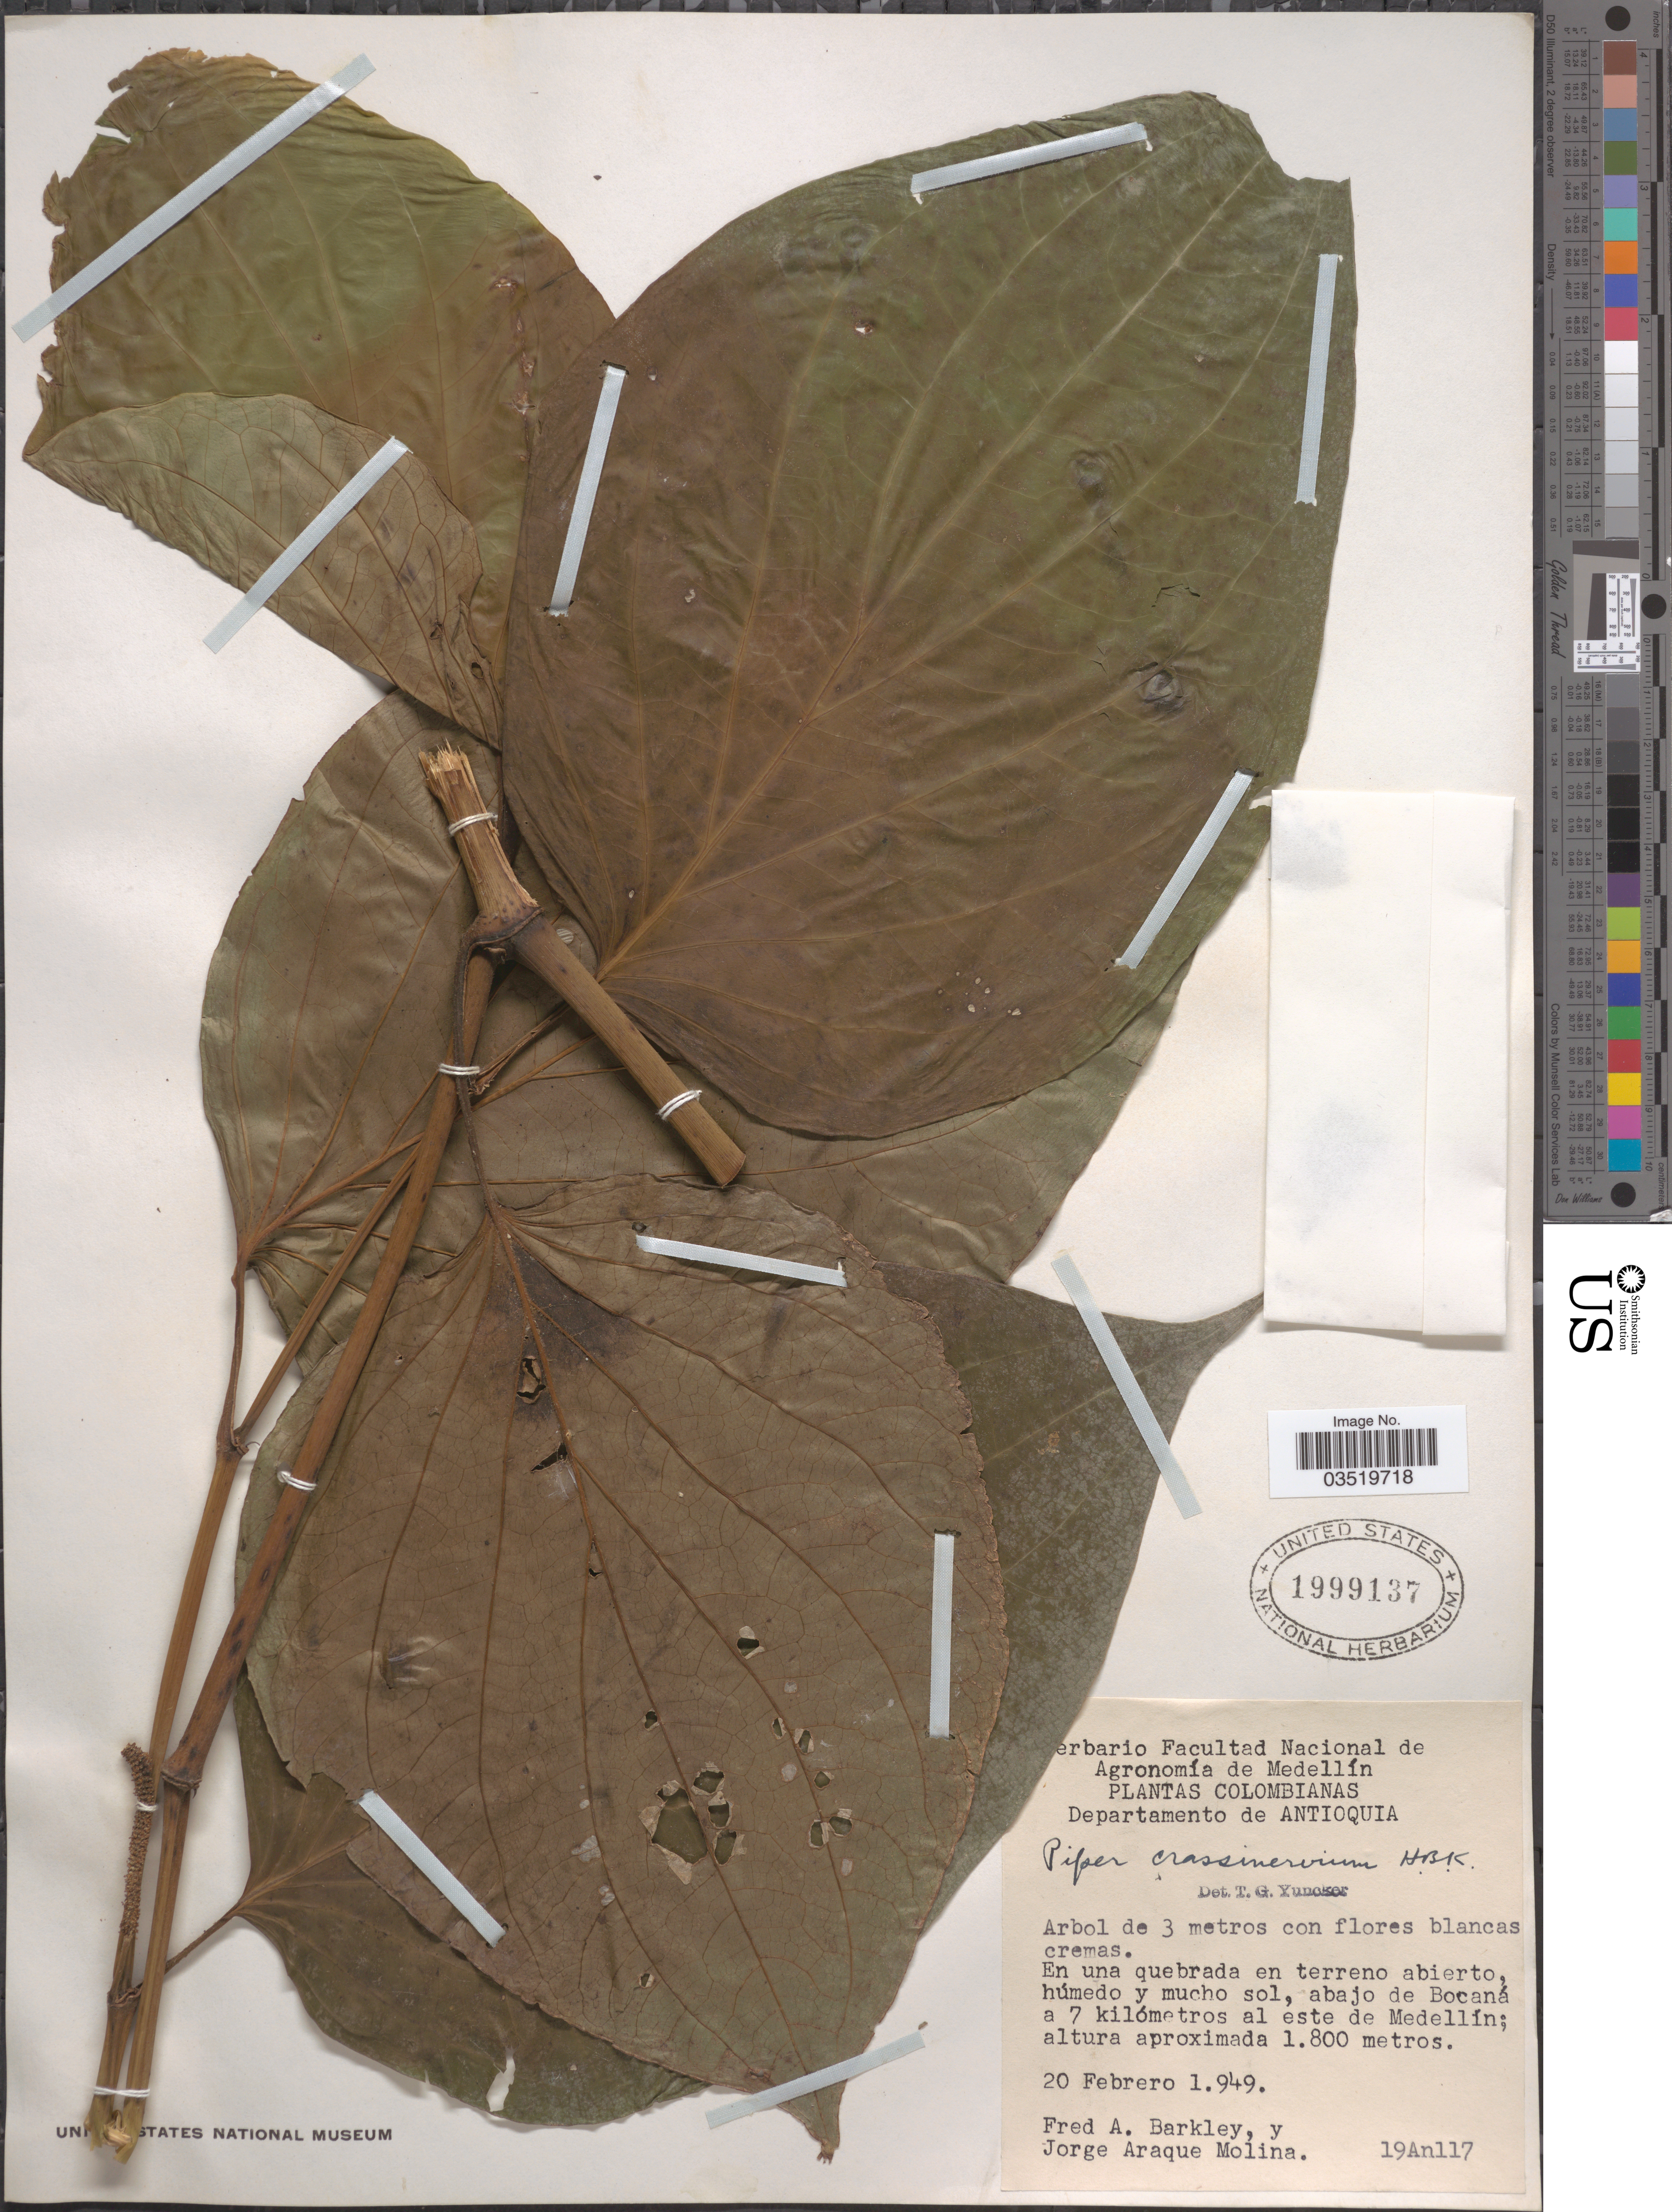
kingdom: Plantae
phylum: Tracheophyta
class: Magnoliopsida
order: Piperales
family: Piperaceae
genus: Piper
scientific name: Piper crassinervium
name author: Kunth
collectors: F. A. Barkley & J. A. Molina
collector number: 19An117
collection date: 1949-02-20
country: Colombia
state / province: Antioquia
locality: Departamento de Antioquia. En una quebrada en terreno abierto, húmedo y mucho sol, abajo de Bocaná a 7 kilómetros al este de Medellín.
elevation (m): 1800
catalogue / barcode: US 1999137